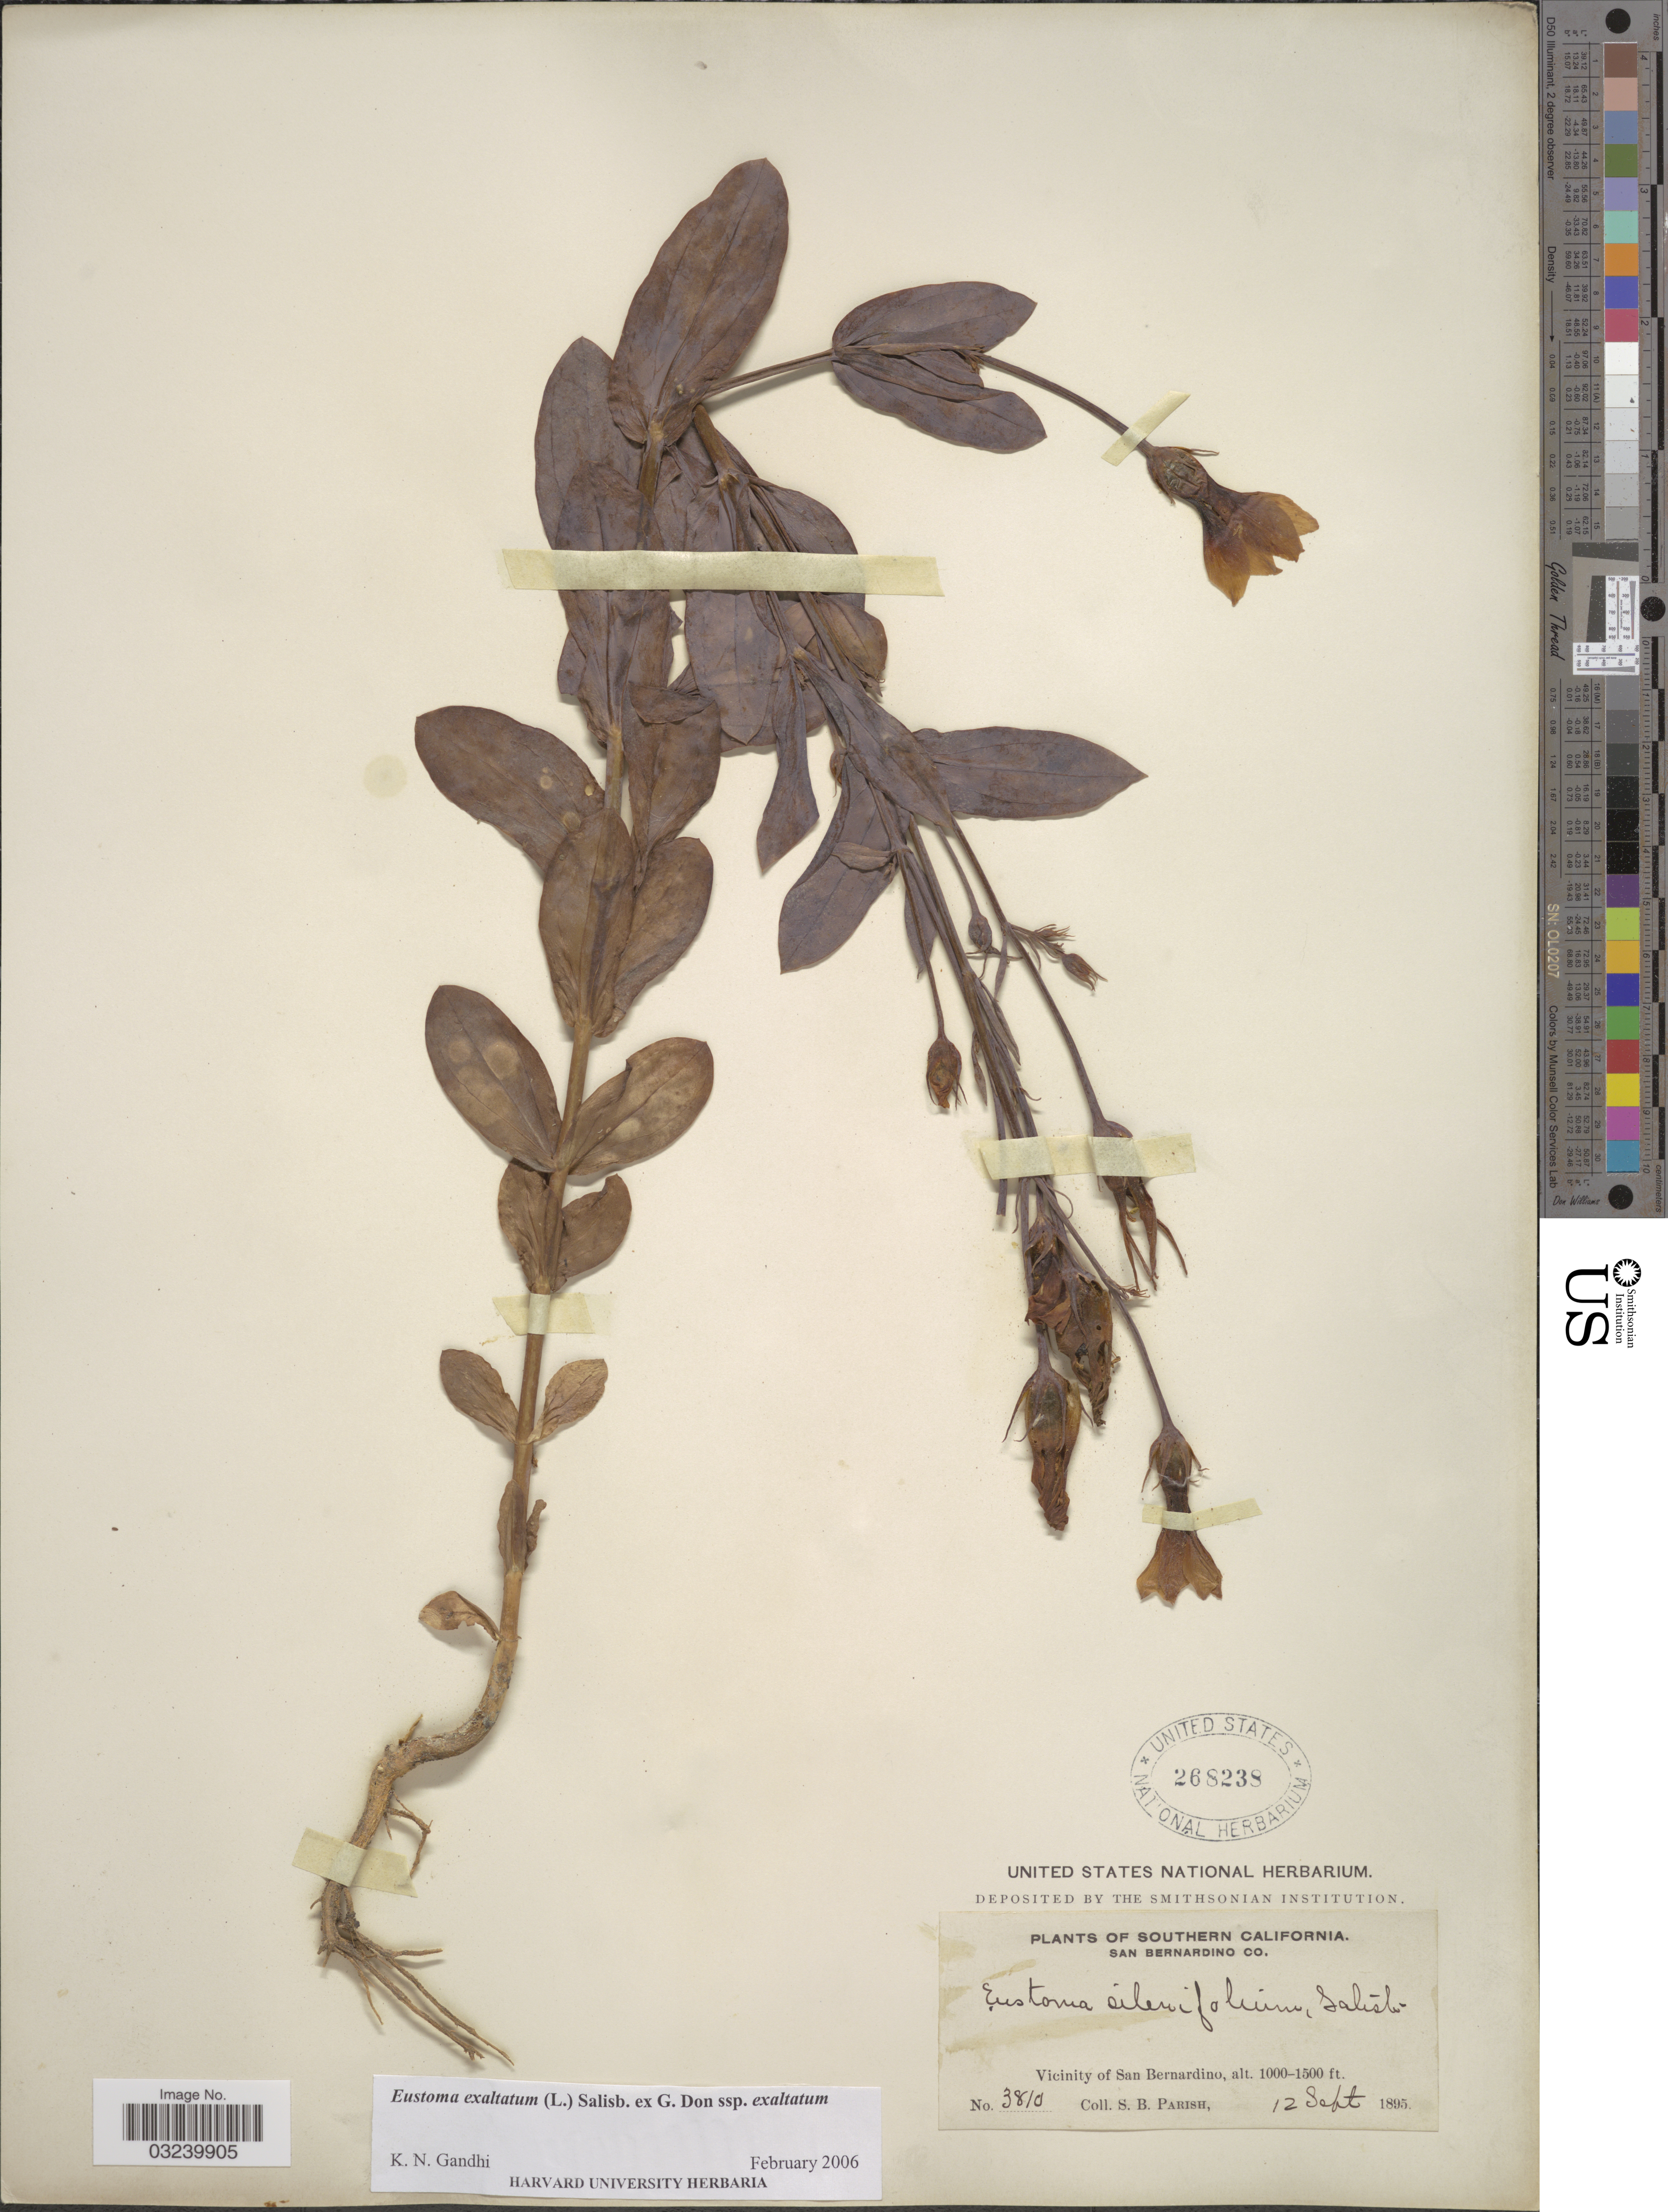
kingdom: Plantae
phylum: Tracheophyta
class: Magnoliopsida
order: Gentianales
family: Gentianaceae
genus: Eustoma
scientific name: Eustoma exaltatum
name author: (L.) Salisb. ex Don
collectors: S. B. Parish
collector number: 3810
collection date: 1895-09-12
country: United States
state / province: California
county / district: San Bernardino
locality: Southern California, San Bernardino Co., Vicinity of San Bernardino.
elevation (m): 305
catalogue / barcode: US 268238